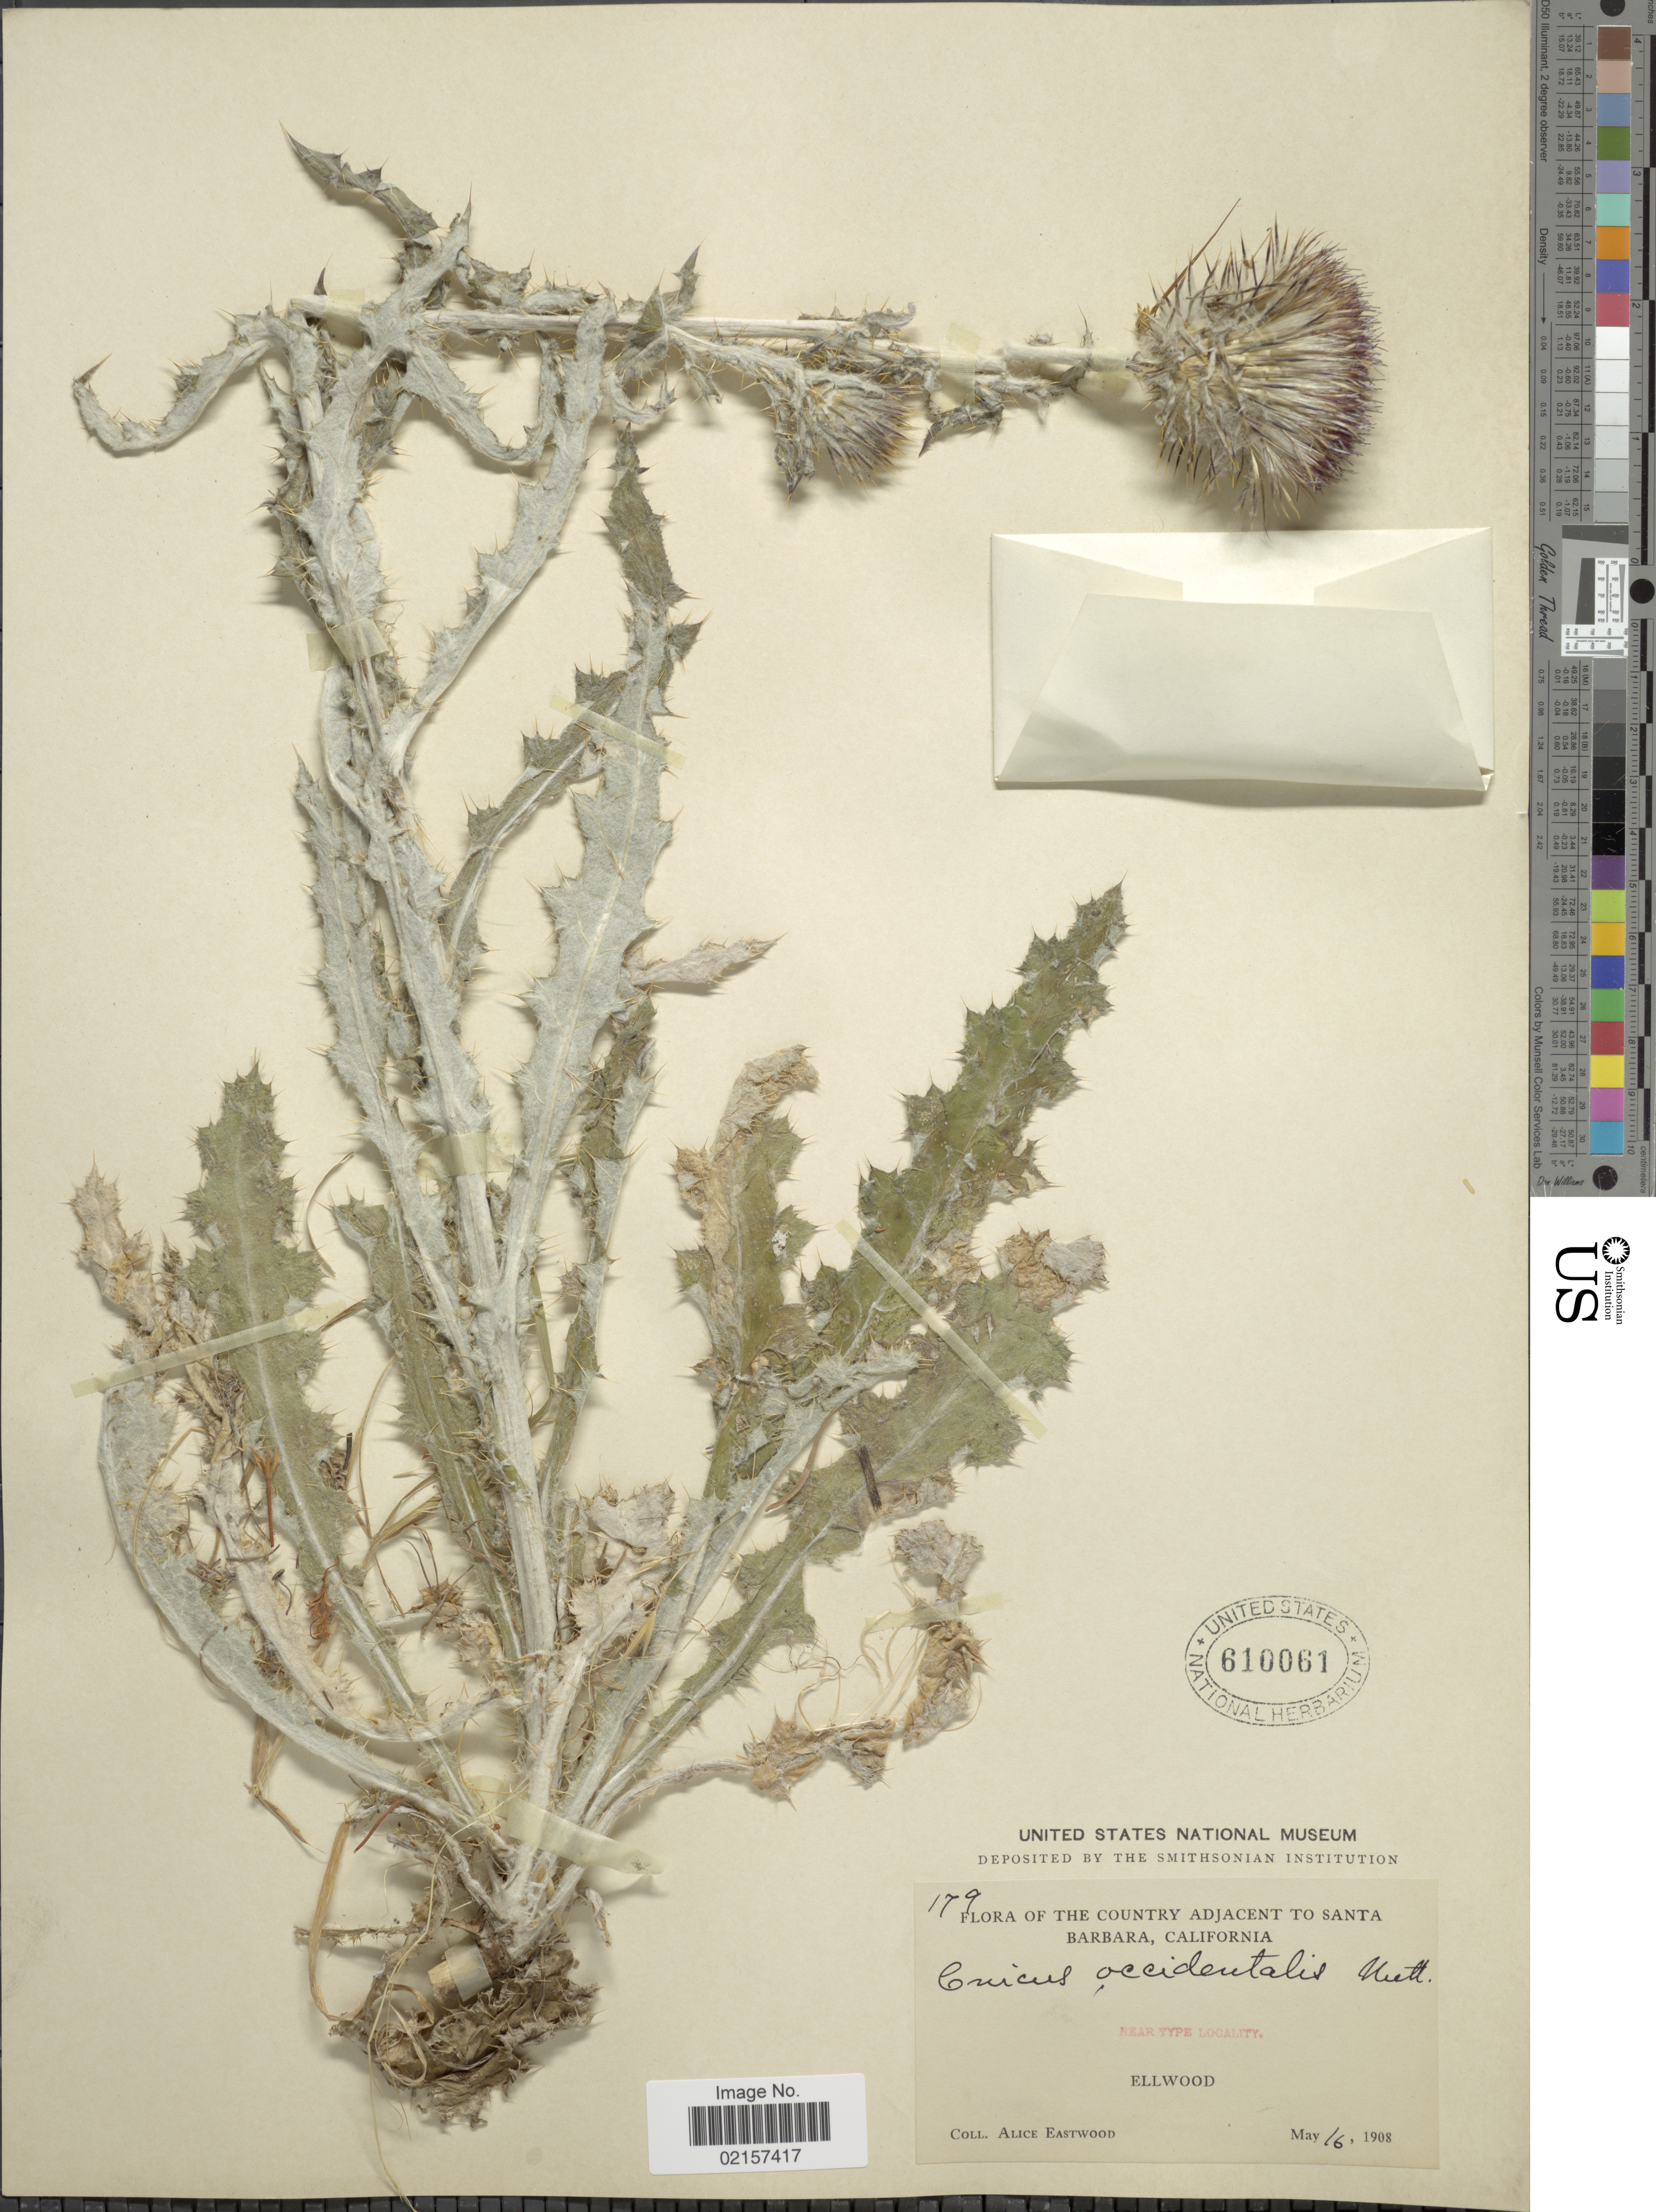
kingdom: Plantae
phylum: Tracheophyta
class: Magnoliopsida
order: Asterales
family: Asteraceae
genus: Cirsium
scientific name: Cirsium occidentale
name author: (Nutt.) Jeps.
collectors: A. Eastwood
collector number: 179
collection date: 1908-05-16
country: United States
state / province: California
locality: Country Asjacent to Santa, Barbara, near type locality, Ellwood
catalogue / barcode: US 610061